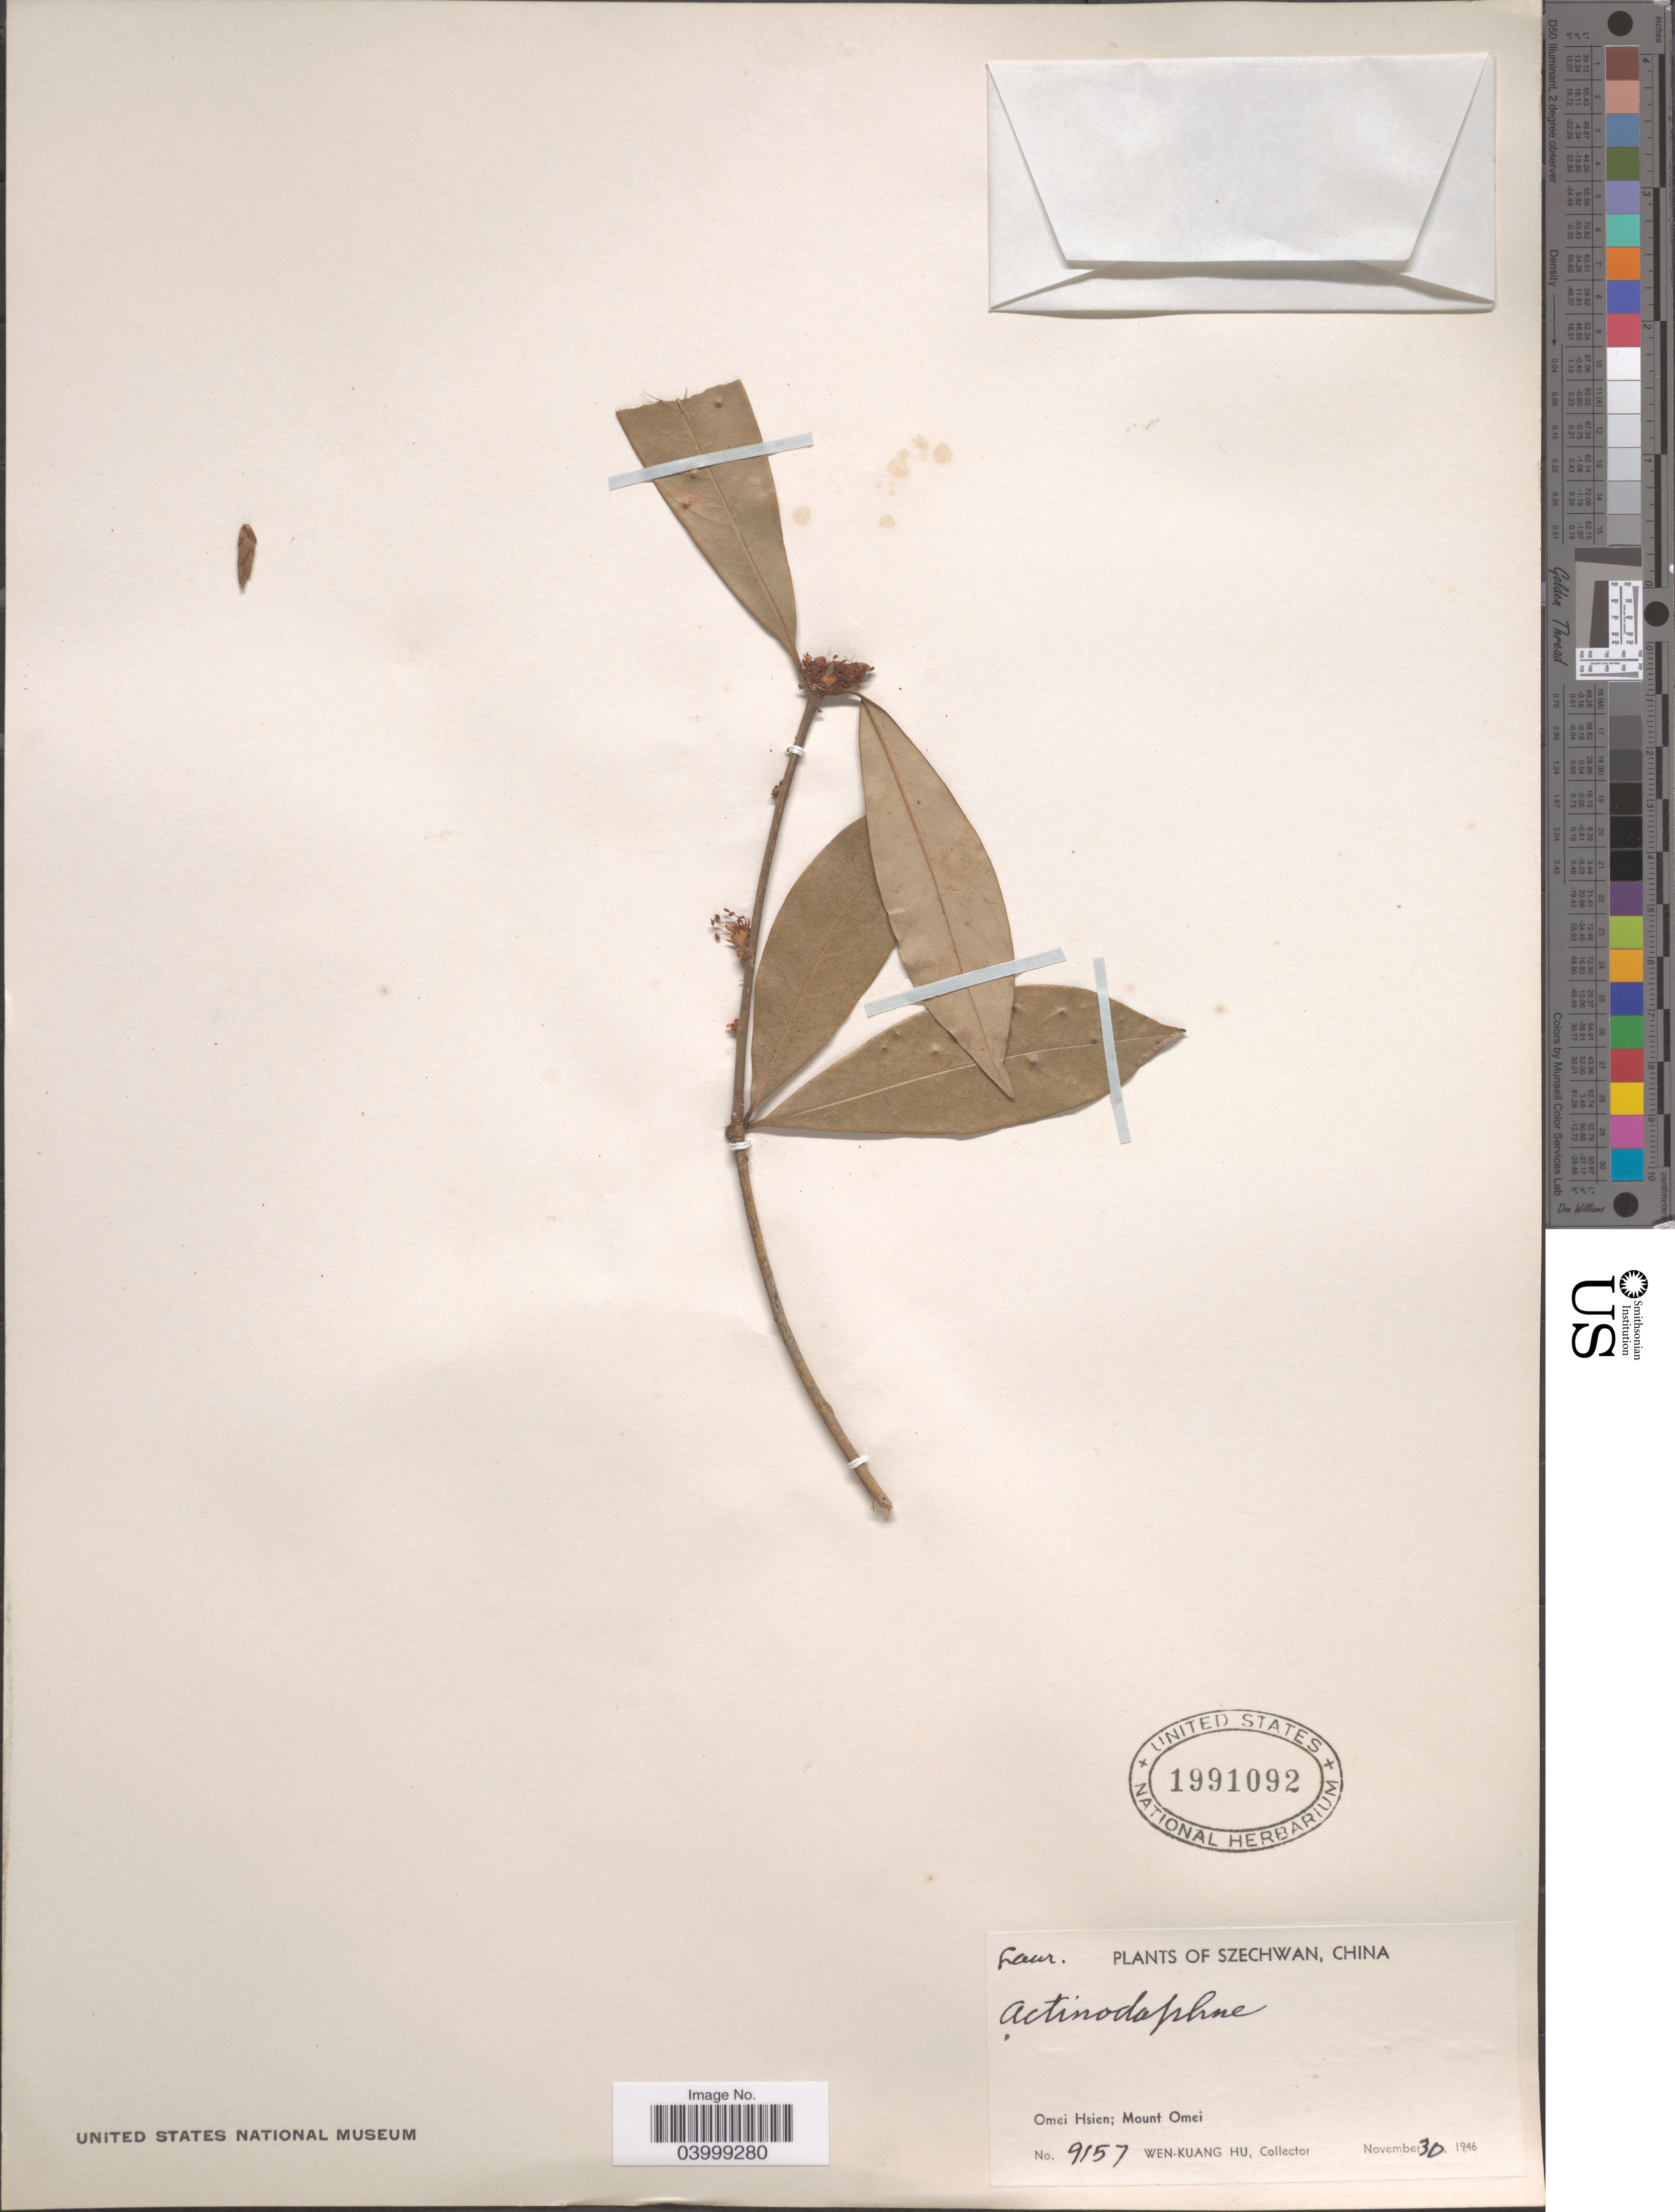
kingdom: Plantae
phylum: Tracheophyta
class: Magnoliopsida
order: Laurales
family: Lauraceae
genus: Actinodaphne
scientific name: Actinodaphne sp.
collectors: W. K. Hu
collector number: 9157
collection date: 1946-11-30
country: China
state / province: Sichuan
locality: Szechwan. Omei Hsien; Mount Omei.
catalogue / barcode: US 1991092